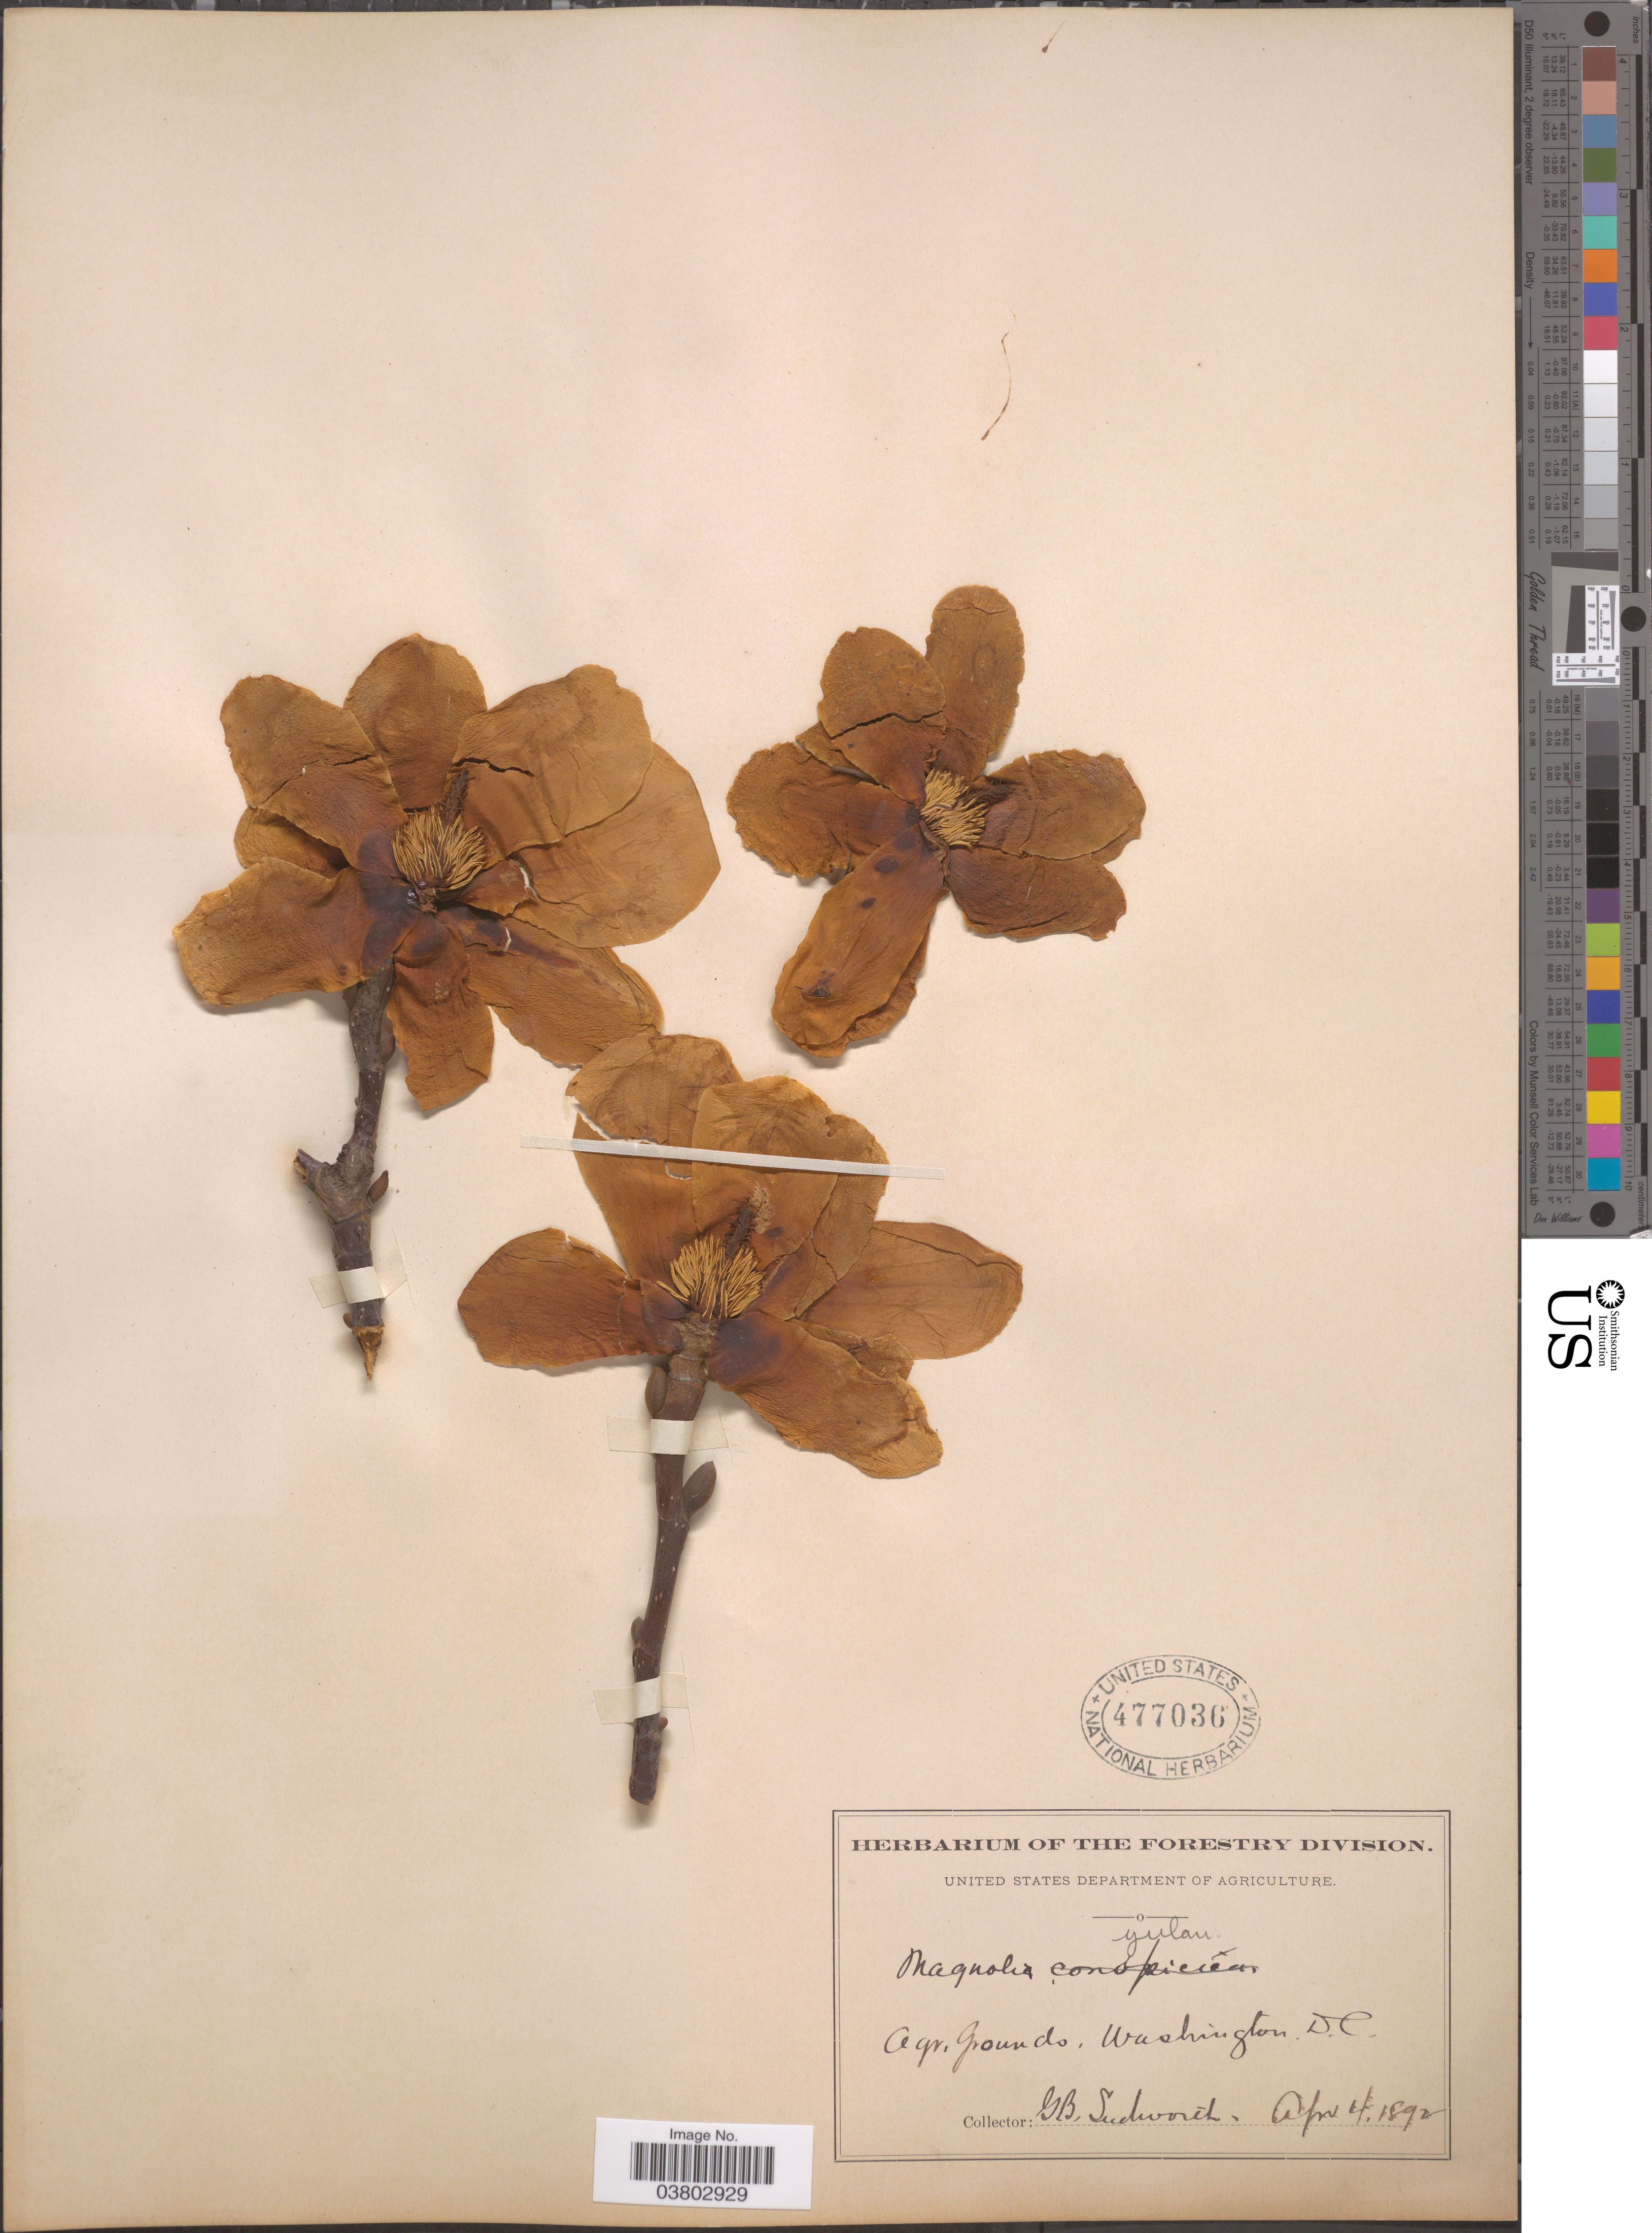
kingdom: Plantae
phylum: Tracheophyta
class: Magnoliopsida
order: Magnoliales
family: Magnoliaceae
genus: Magnolia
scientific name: Magnolia yulan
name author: Desf.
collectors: G. B. Sudworth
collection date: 1892-04-04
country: United States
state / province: District of Columbia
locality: Agr. Grounds, Washington.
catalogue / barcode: US 477036